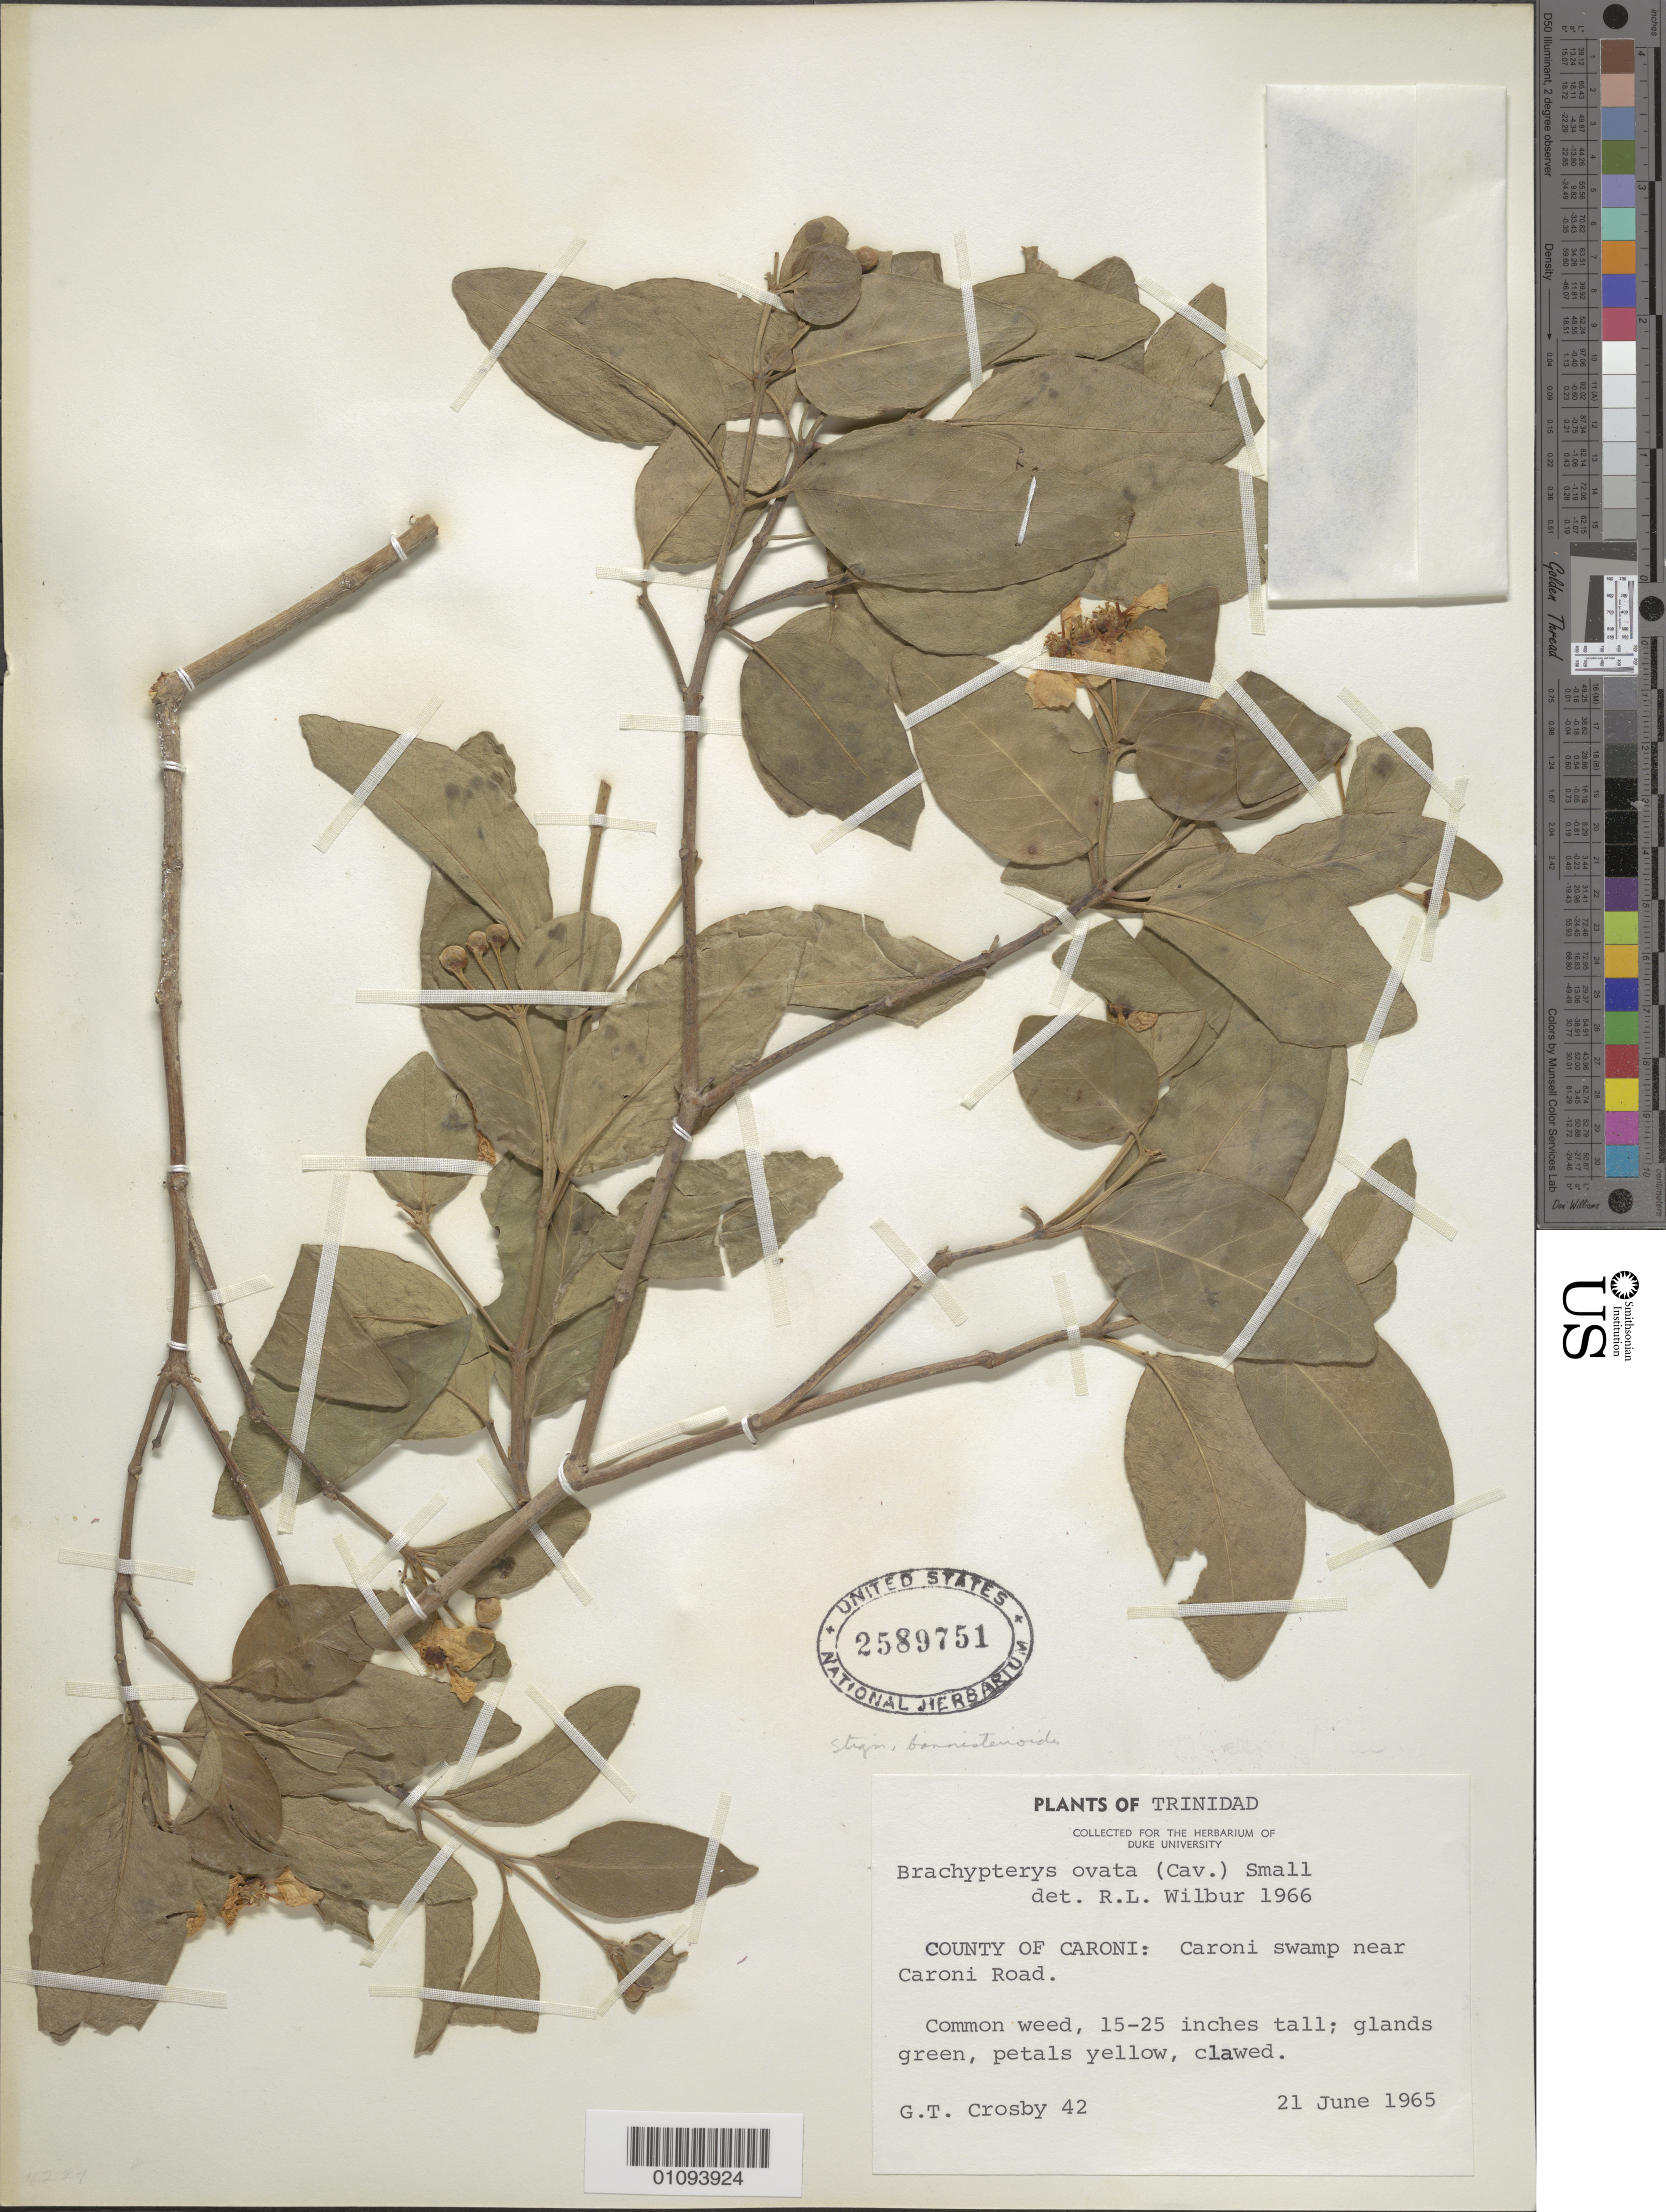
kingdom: Plantae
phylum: Tracheophyta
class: Magnoliopsida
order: Malpighiales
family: Malpighiaceae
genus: Stigmaphyllon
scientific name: Stigmaphyllon bannisterioides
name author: (L.) C.E. Anderson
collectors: G. T. Crosby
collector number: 42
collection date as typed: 21 Jun 1965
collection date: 1965-06-21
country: Trinidad and Tobago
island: Trinidad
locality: County of Caroni: Caroni swamp near Caroni road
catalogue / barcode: US 2589751